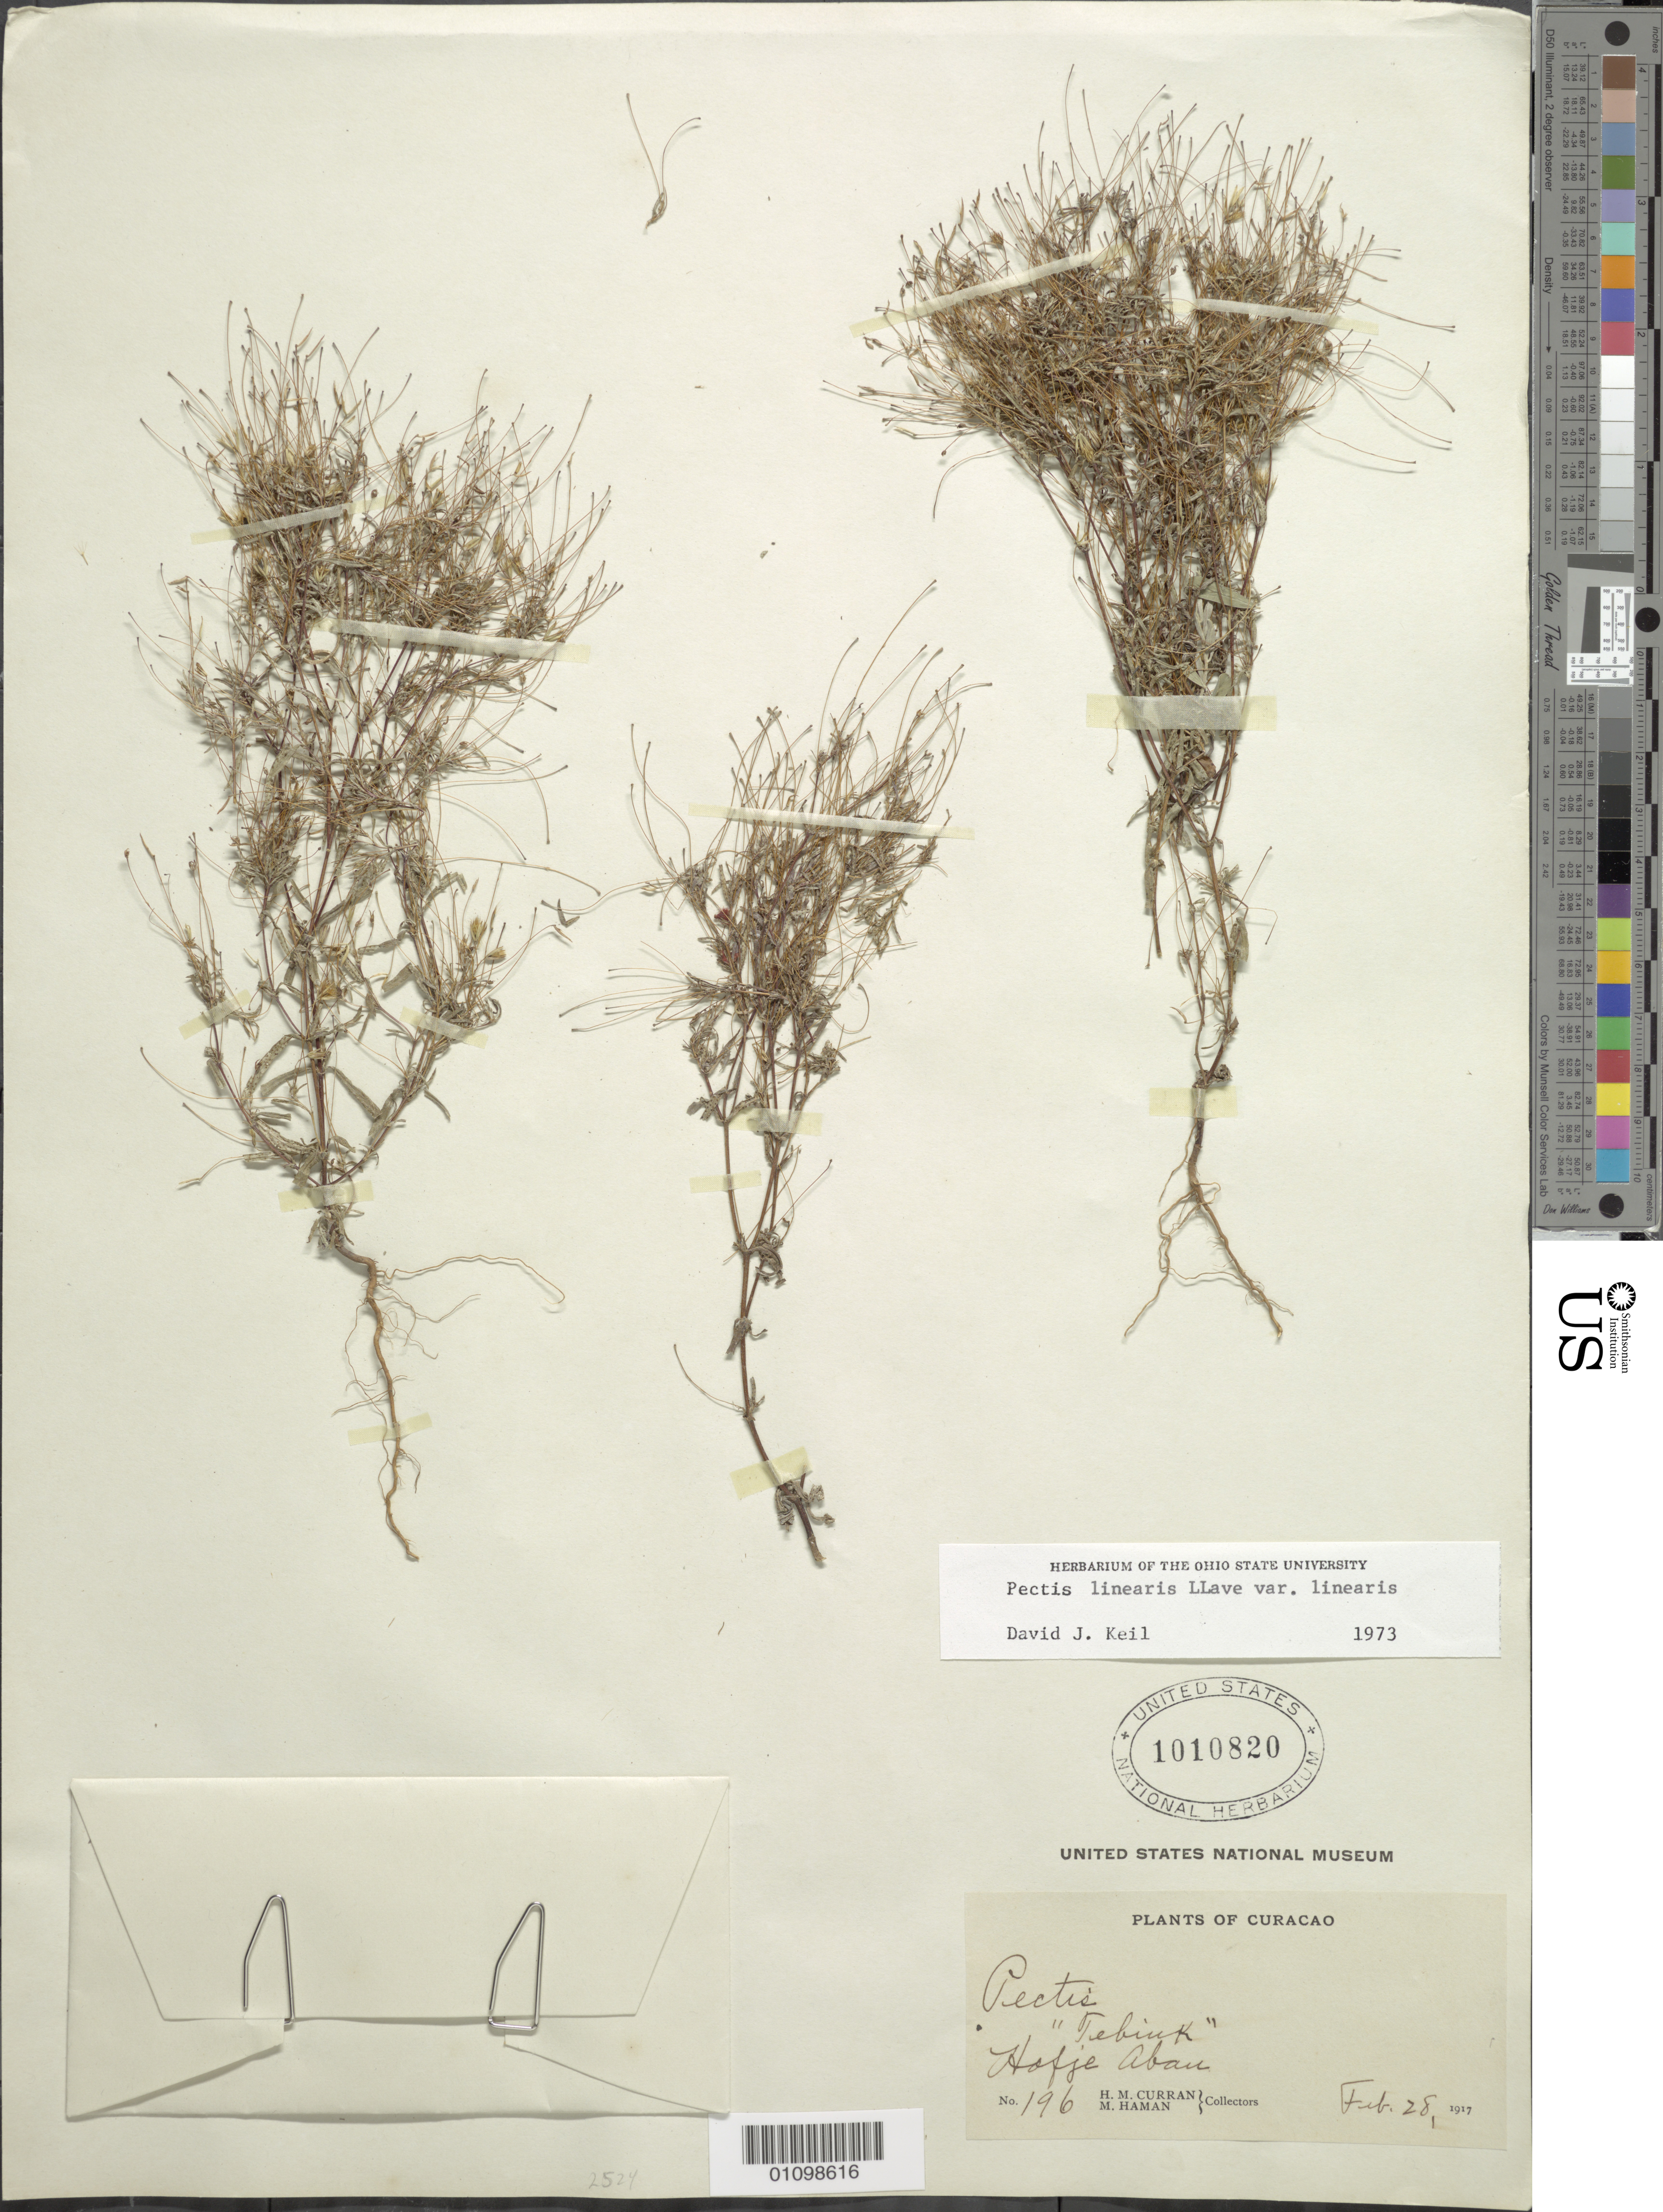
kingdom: Plantae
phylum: Tracheophyta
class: Magnoliopsida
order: Asterales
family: Asteraceae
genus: Pectis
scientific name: Pectis linearis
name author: La Llave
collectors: H. M. Curran & M. Haman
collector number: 196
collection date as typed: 28 Feb 1917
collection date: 1917-02-28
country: Curaçao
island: Curaçao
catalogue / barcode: US 1010820